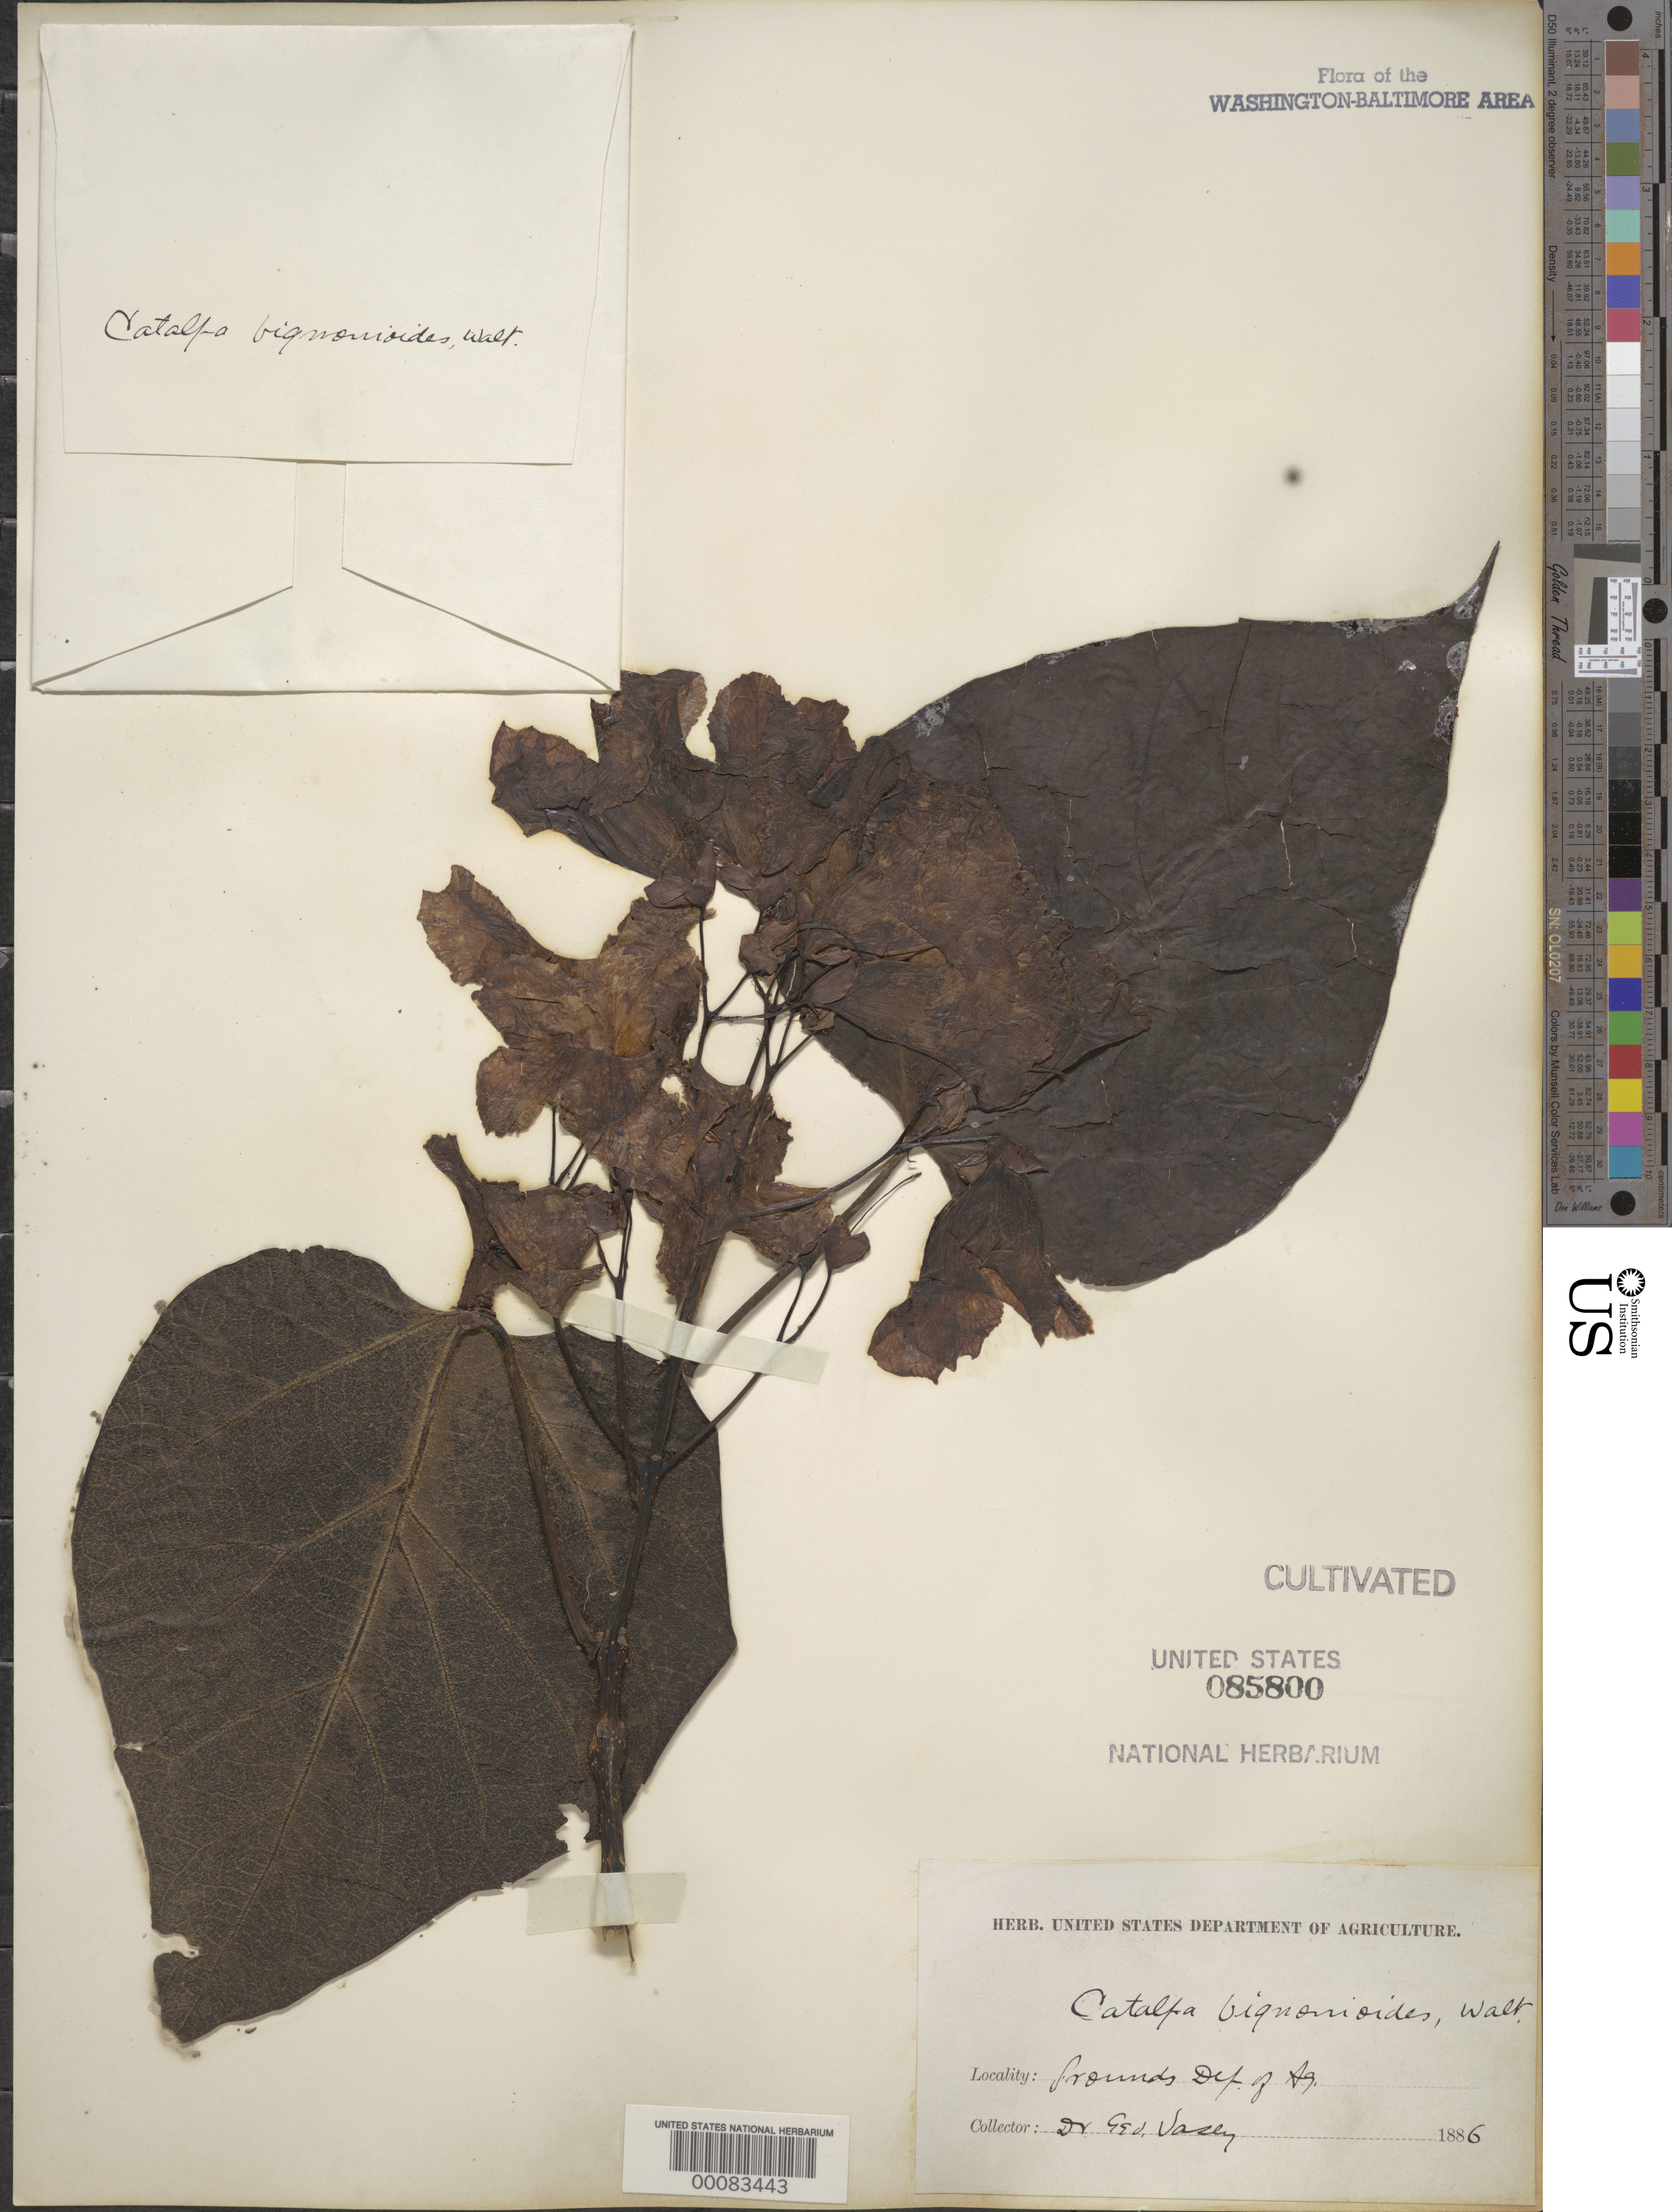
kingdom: Plantae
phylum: Tracheophyta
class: Magnoliopsida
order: Lamiales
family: Bignoniaceae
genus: Catalpa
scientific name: Catalpa bignonioides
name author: Walter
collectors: G. Vasey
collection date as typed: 1886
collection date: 1886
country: United States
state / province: District of Columbia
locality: Dept. of Agriculture grounds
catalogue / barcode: US 85800